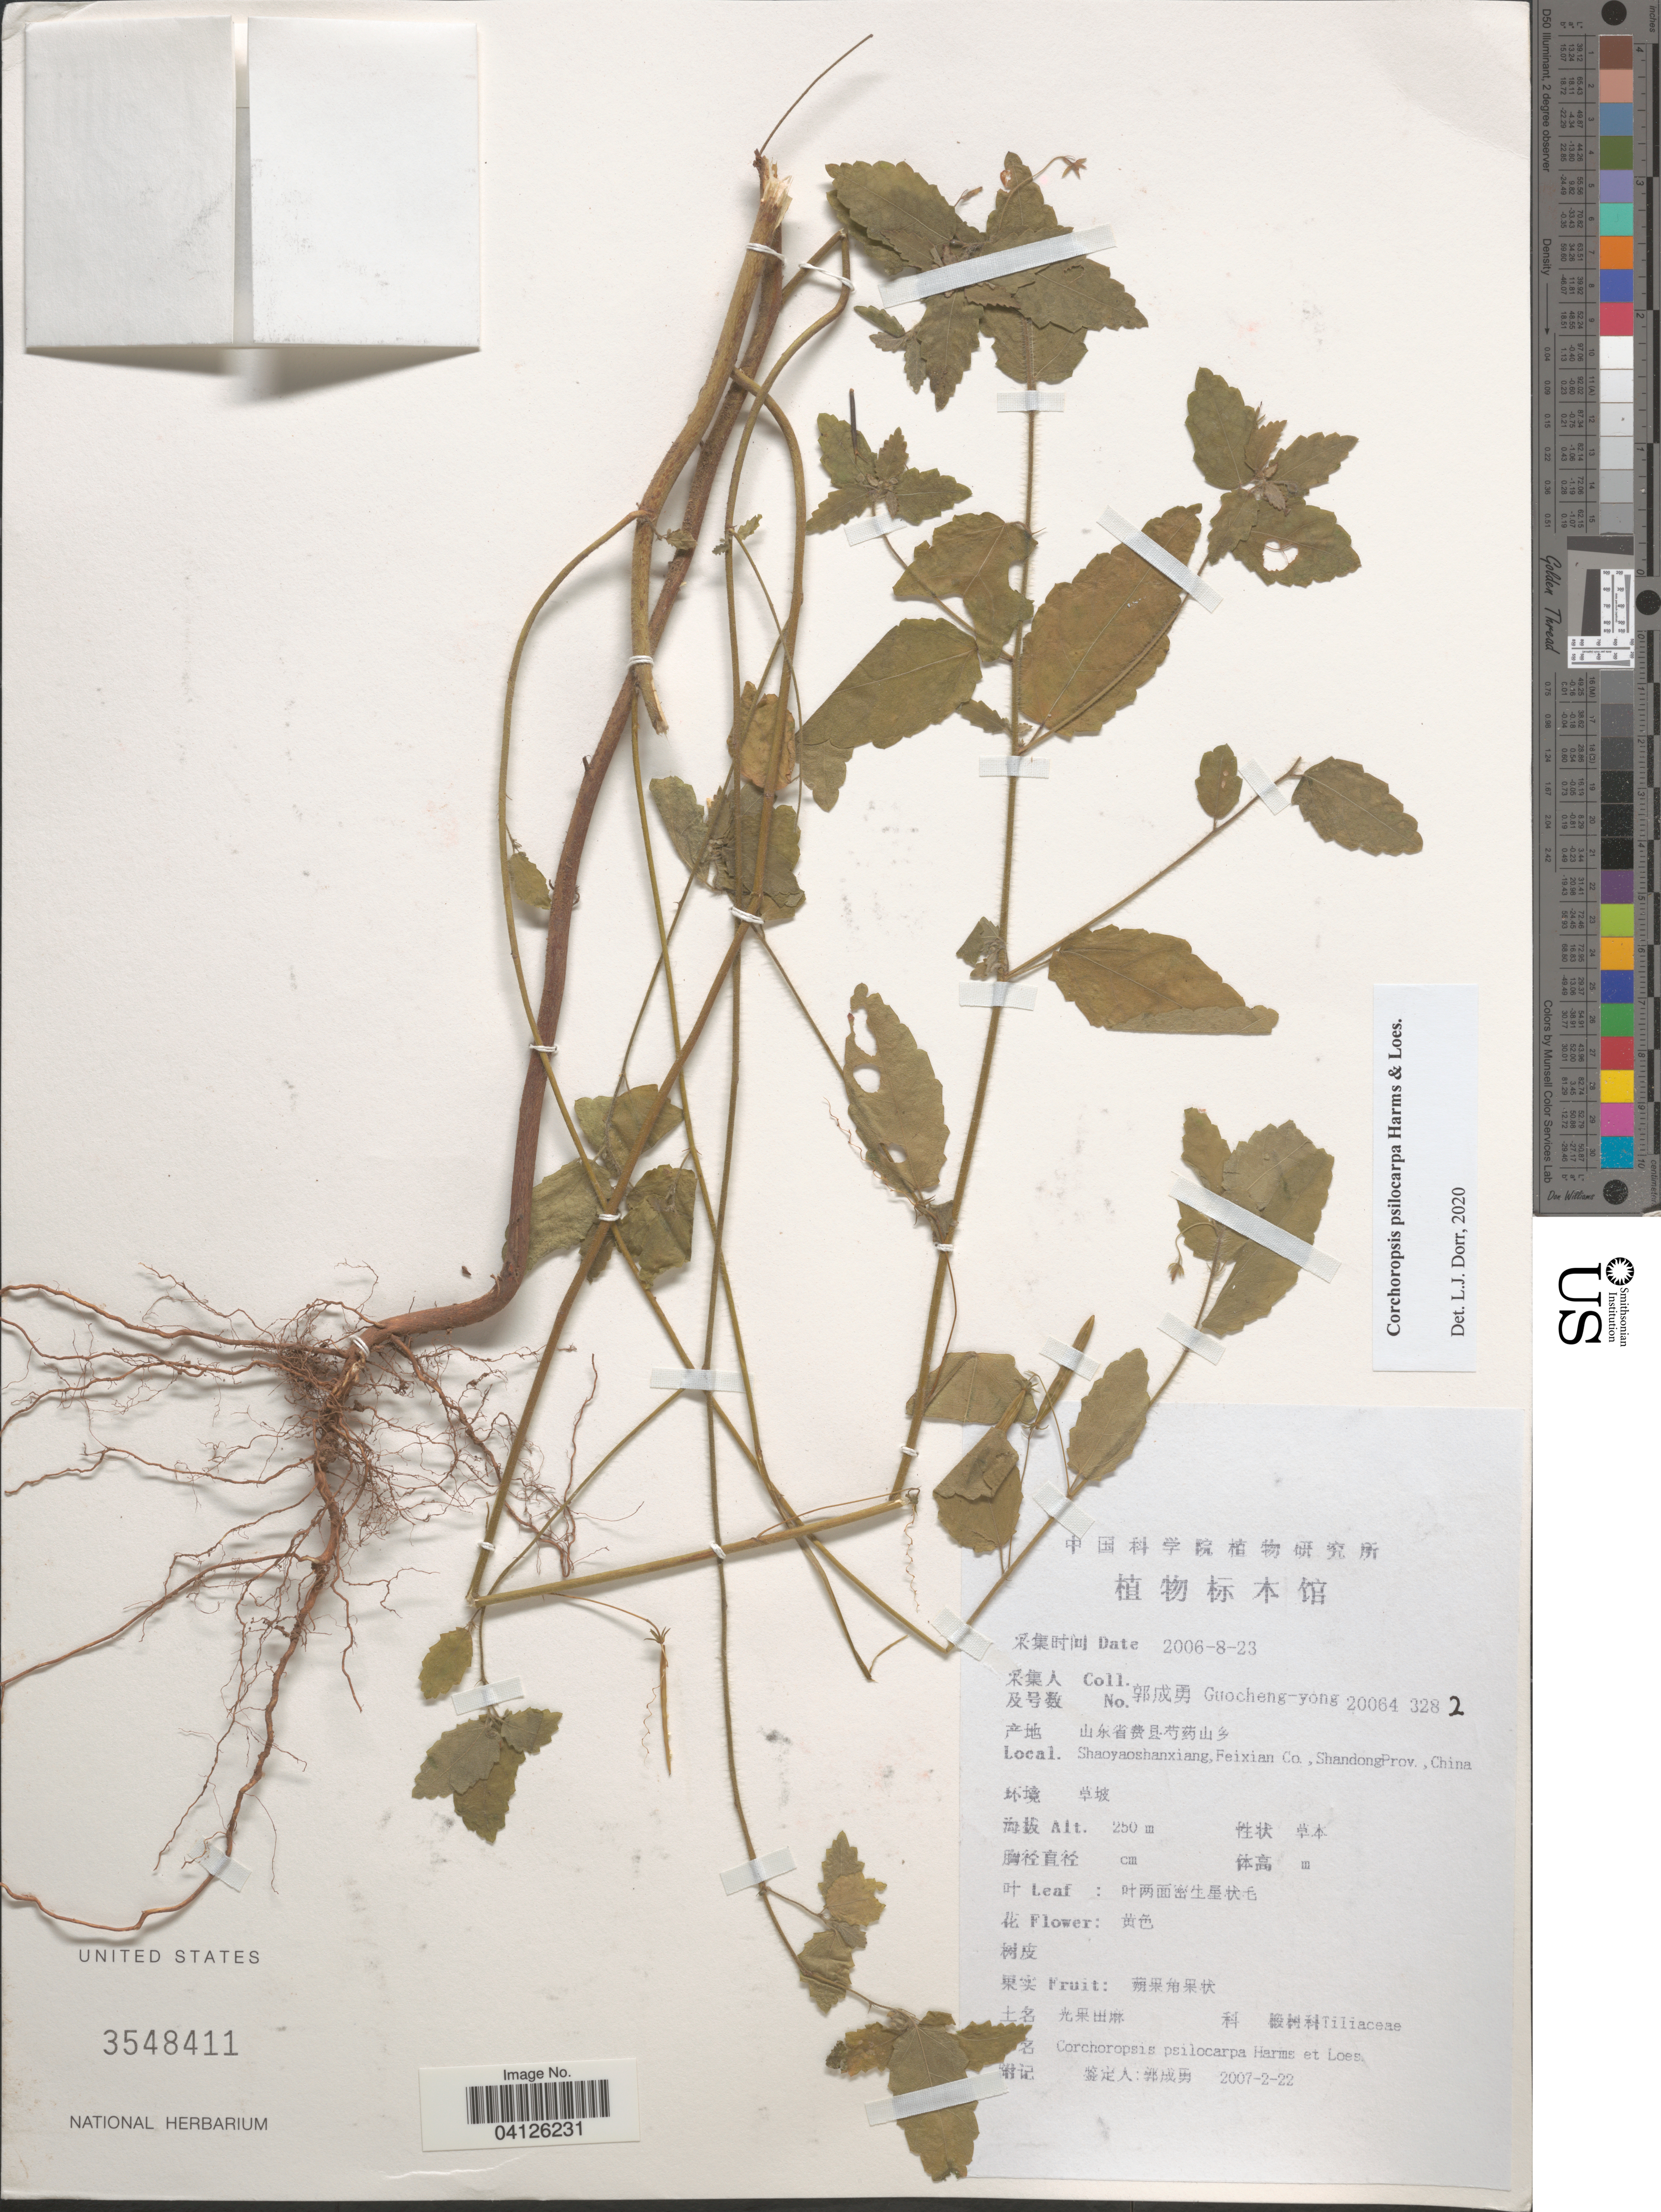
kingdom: Plantae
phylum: Tracheophyta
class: Magnoliopsida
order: Malvales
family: Malvaceae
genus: Corchoropsis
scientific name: Corchoropsis psilocarpa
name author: Harms & Loes.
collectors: Guo cheng-yong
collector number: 200643282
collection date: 2006-08-23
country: China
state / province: Shandong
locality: Shaoyaoshanxiang, Feixian Co.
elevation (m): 250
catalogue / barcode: US 3548411